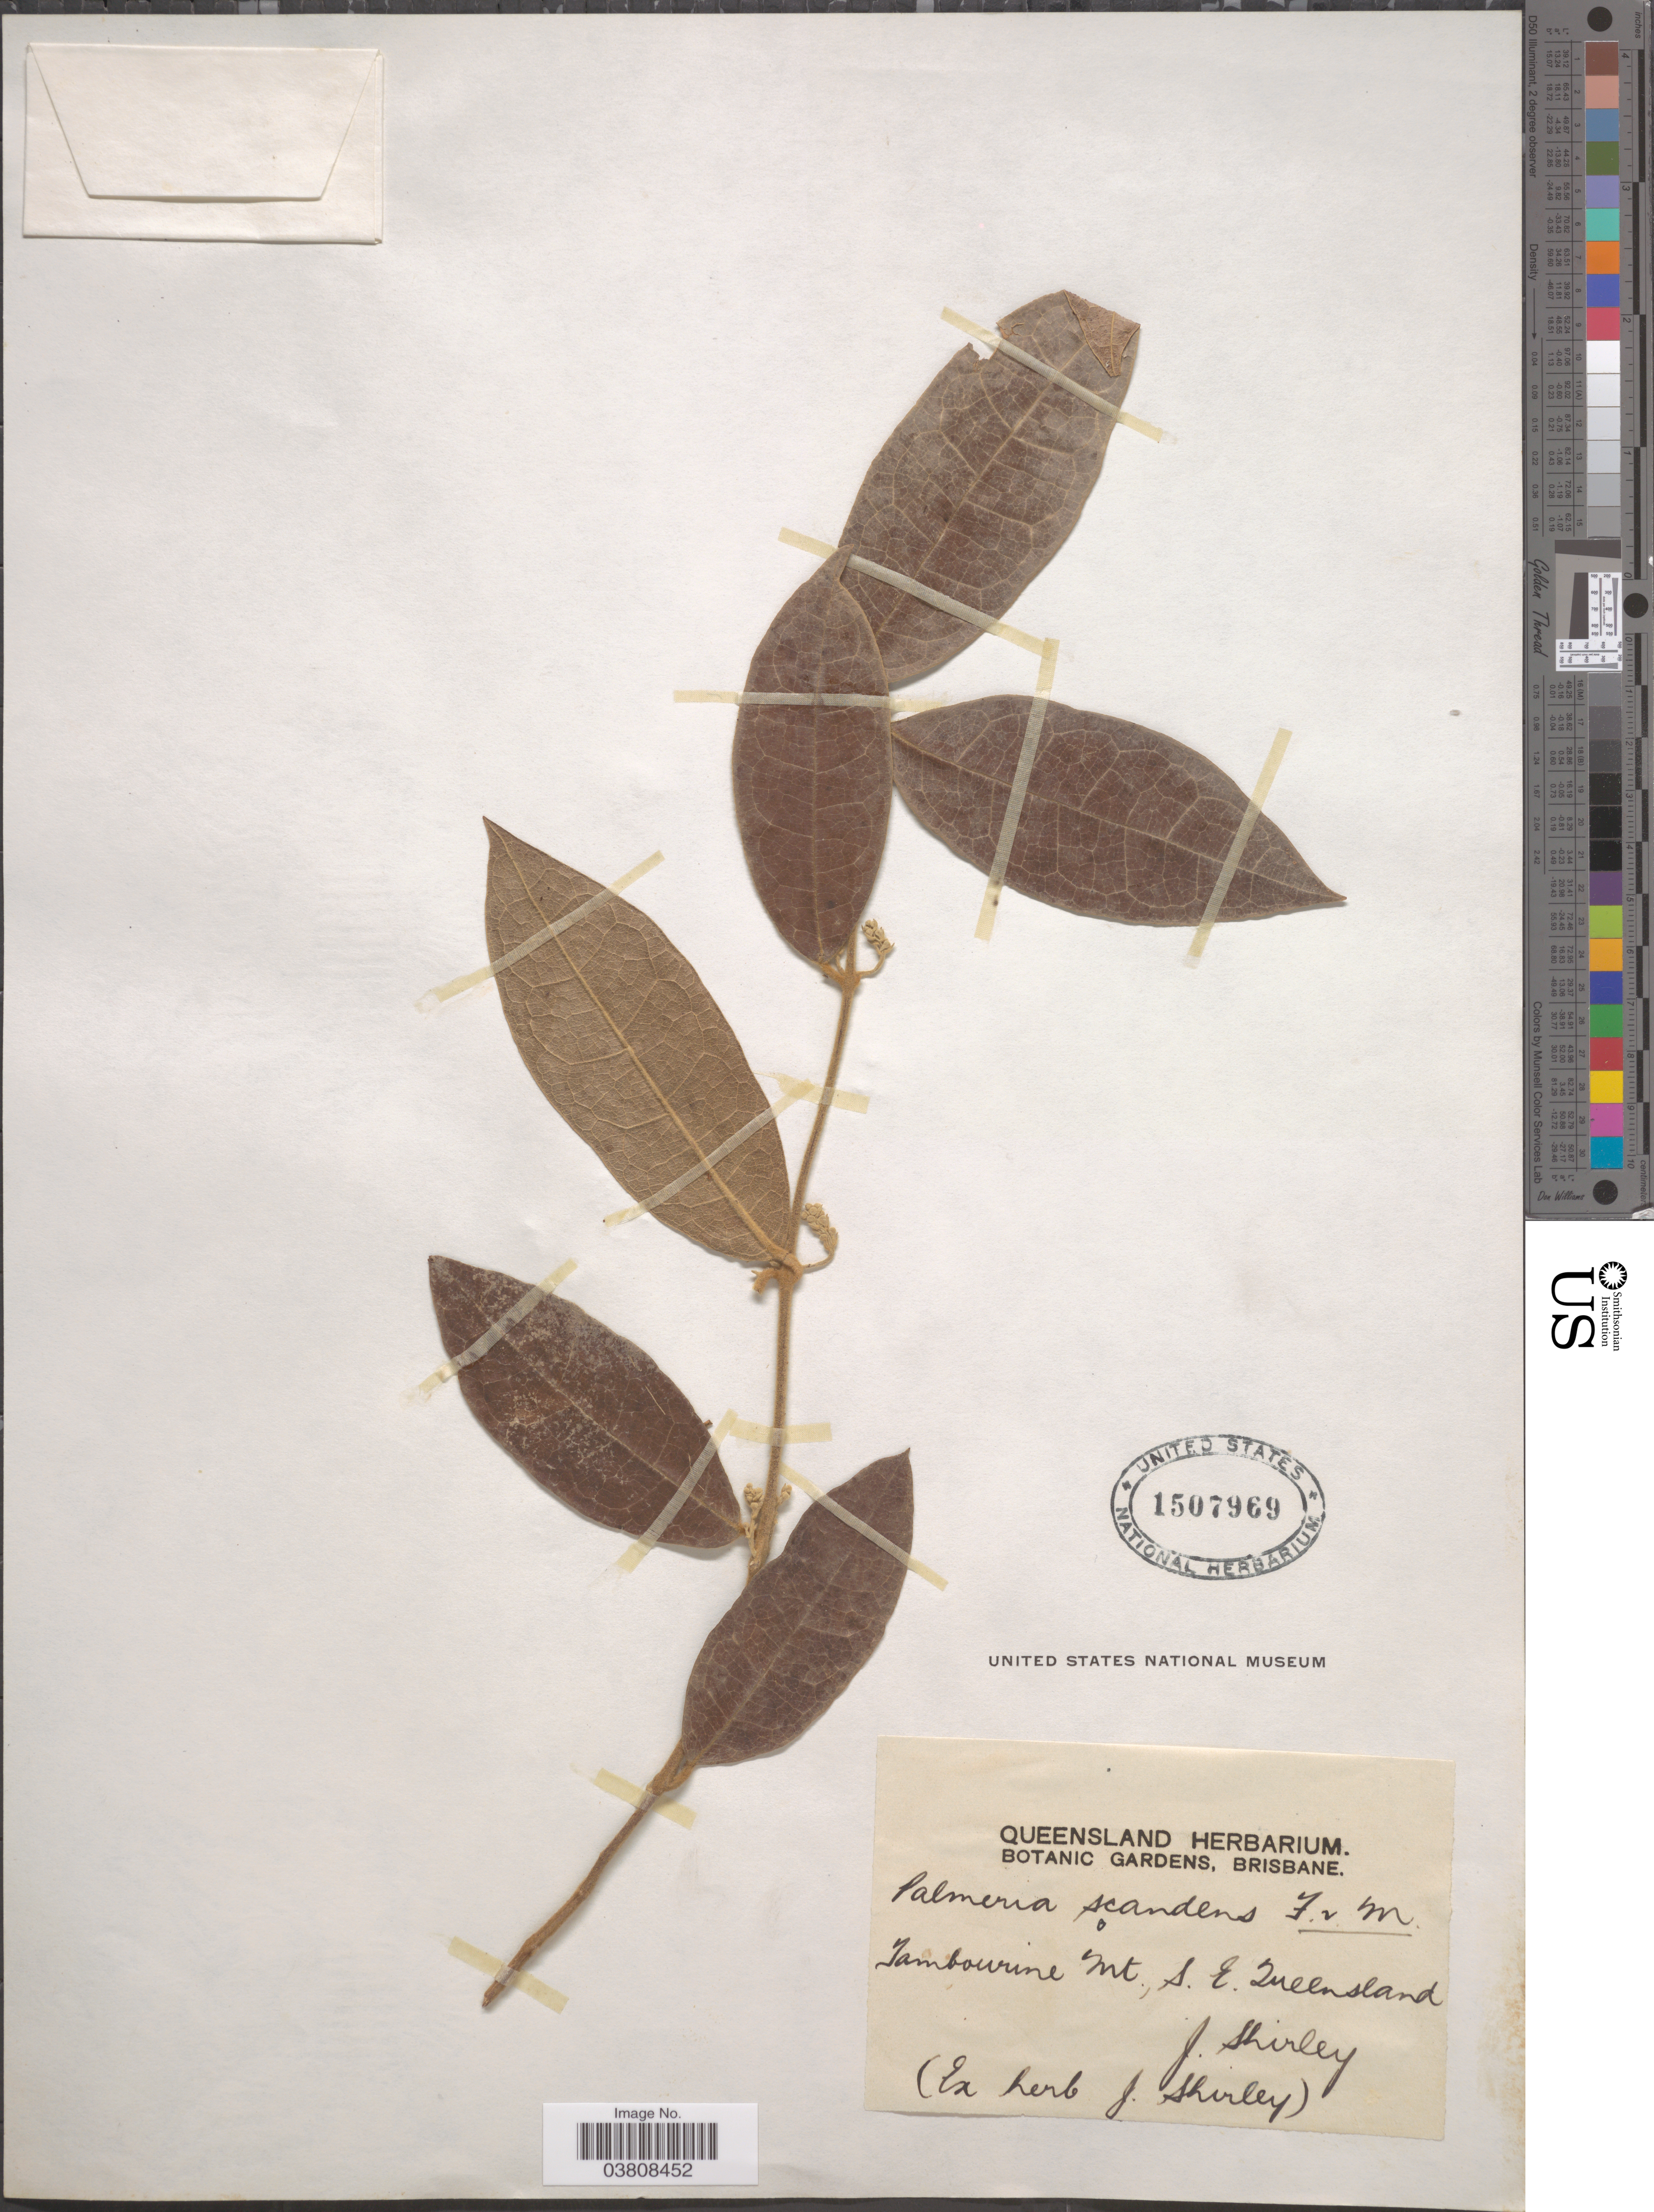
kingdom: Plantae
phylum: Tracheophyta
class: Magnoliopsida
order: Laurales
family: Monimiaceae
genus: Palmeria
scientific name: Palmeria scandens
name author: F. Muell.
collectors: J. Shirley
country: Australia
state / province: Queensland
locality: Tambourine Mt., S. E. Queensland.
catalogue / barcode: US 1507969